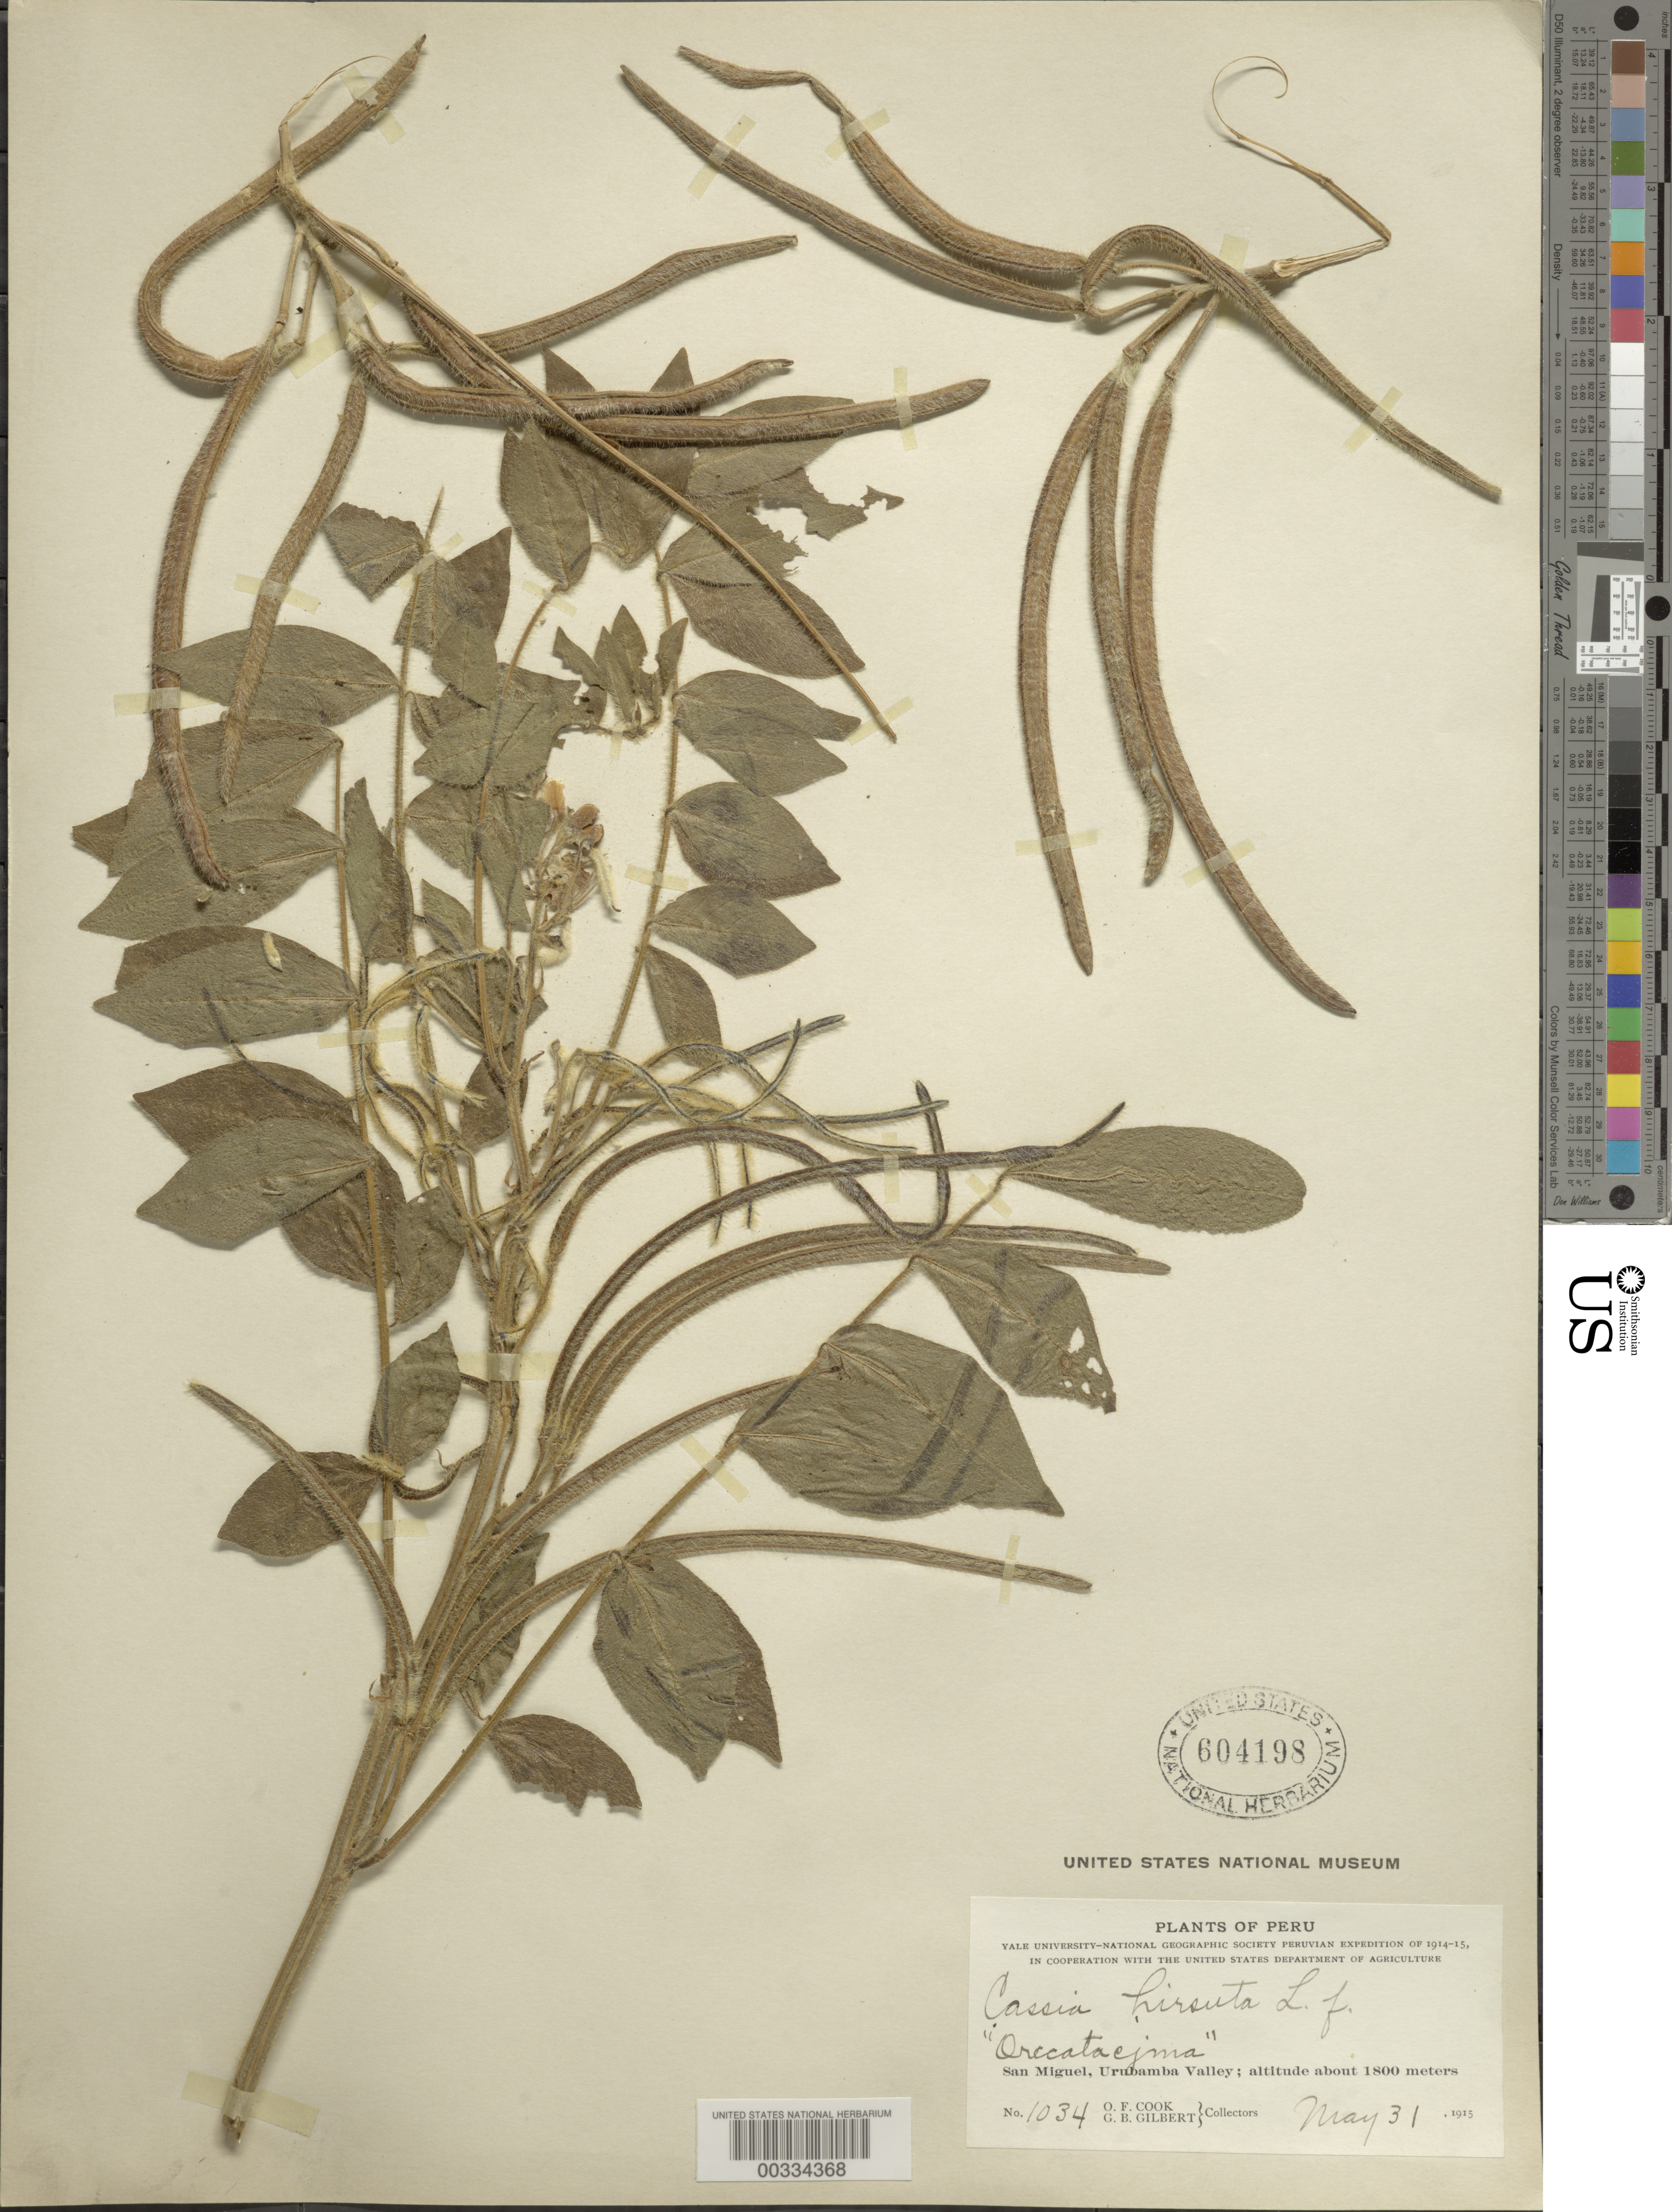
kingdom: Plantae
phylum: Tracheophyta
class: Magnoliopsida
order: Fabales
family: Fabaceae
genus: Senna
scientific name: Senna hirsuta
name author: (L.) H.S. Irwin & Barneby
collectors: O. F. Cook & G. B. Gilbert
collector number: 1034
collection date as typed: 31 May 1915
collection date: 1915-05-31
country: Peru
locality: San Miguel, Urubamba Valley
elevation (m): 1800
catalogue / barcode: US 604198